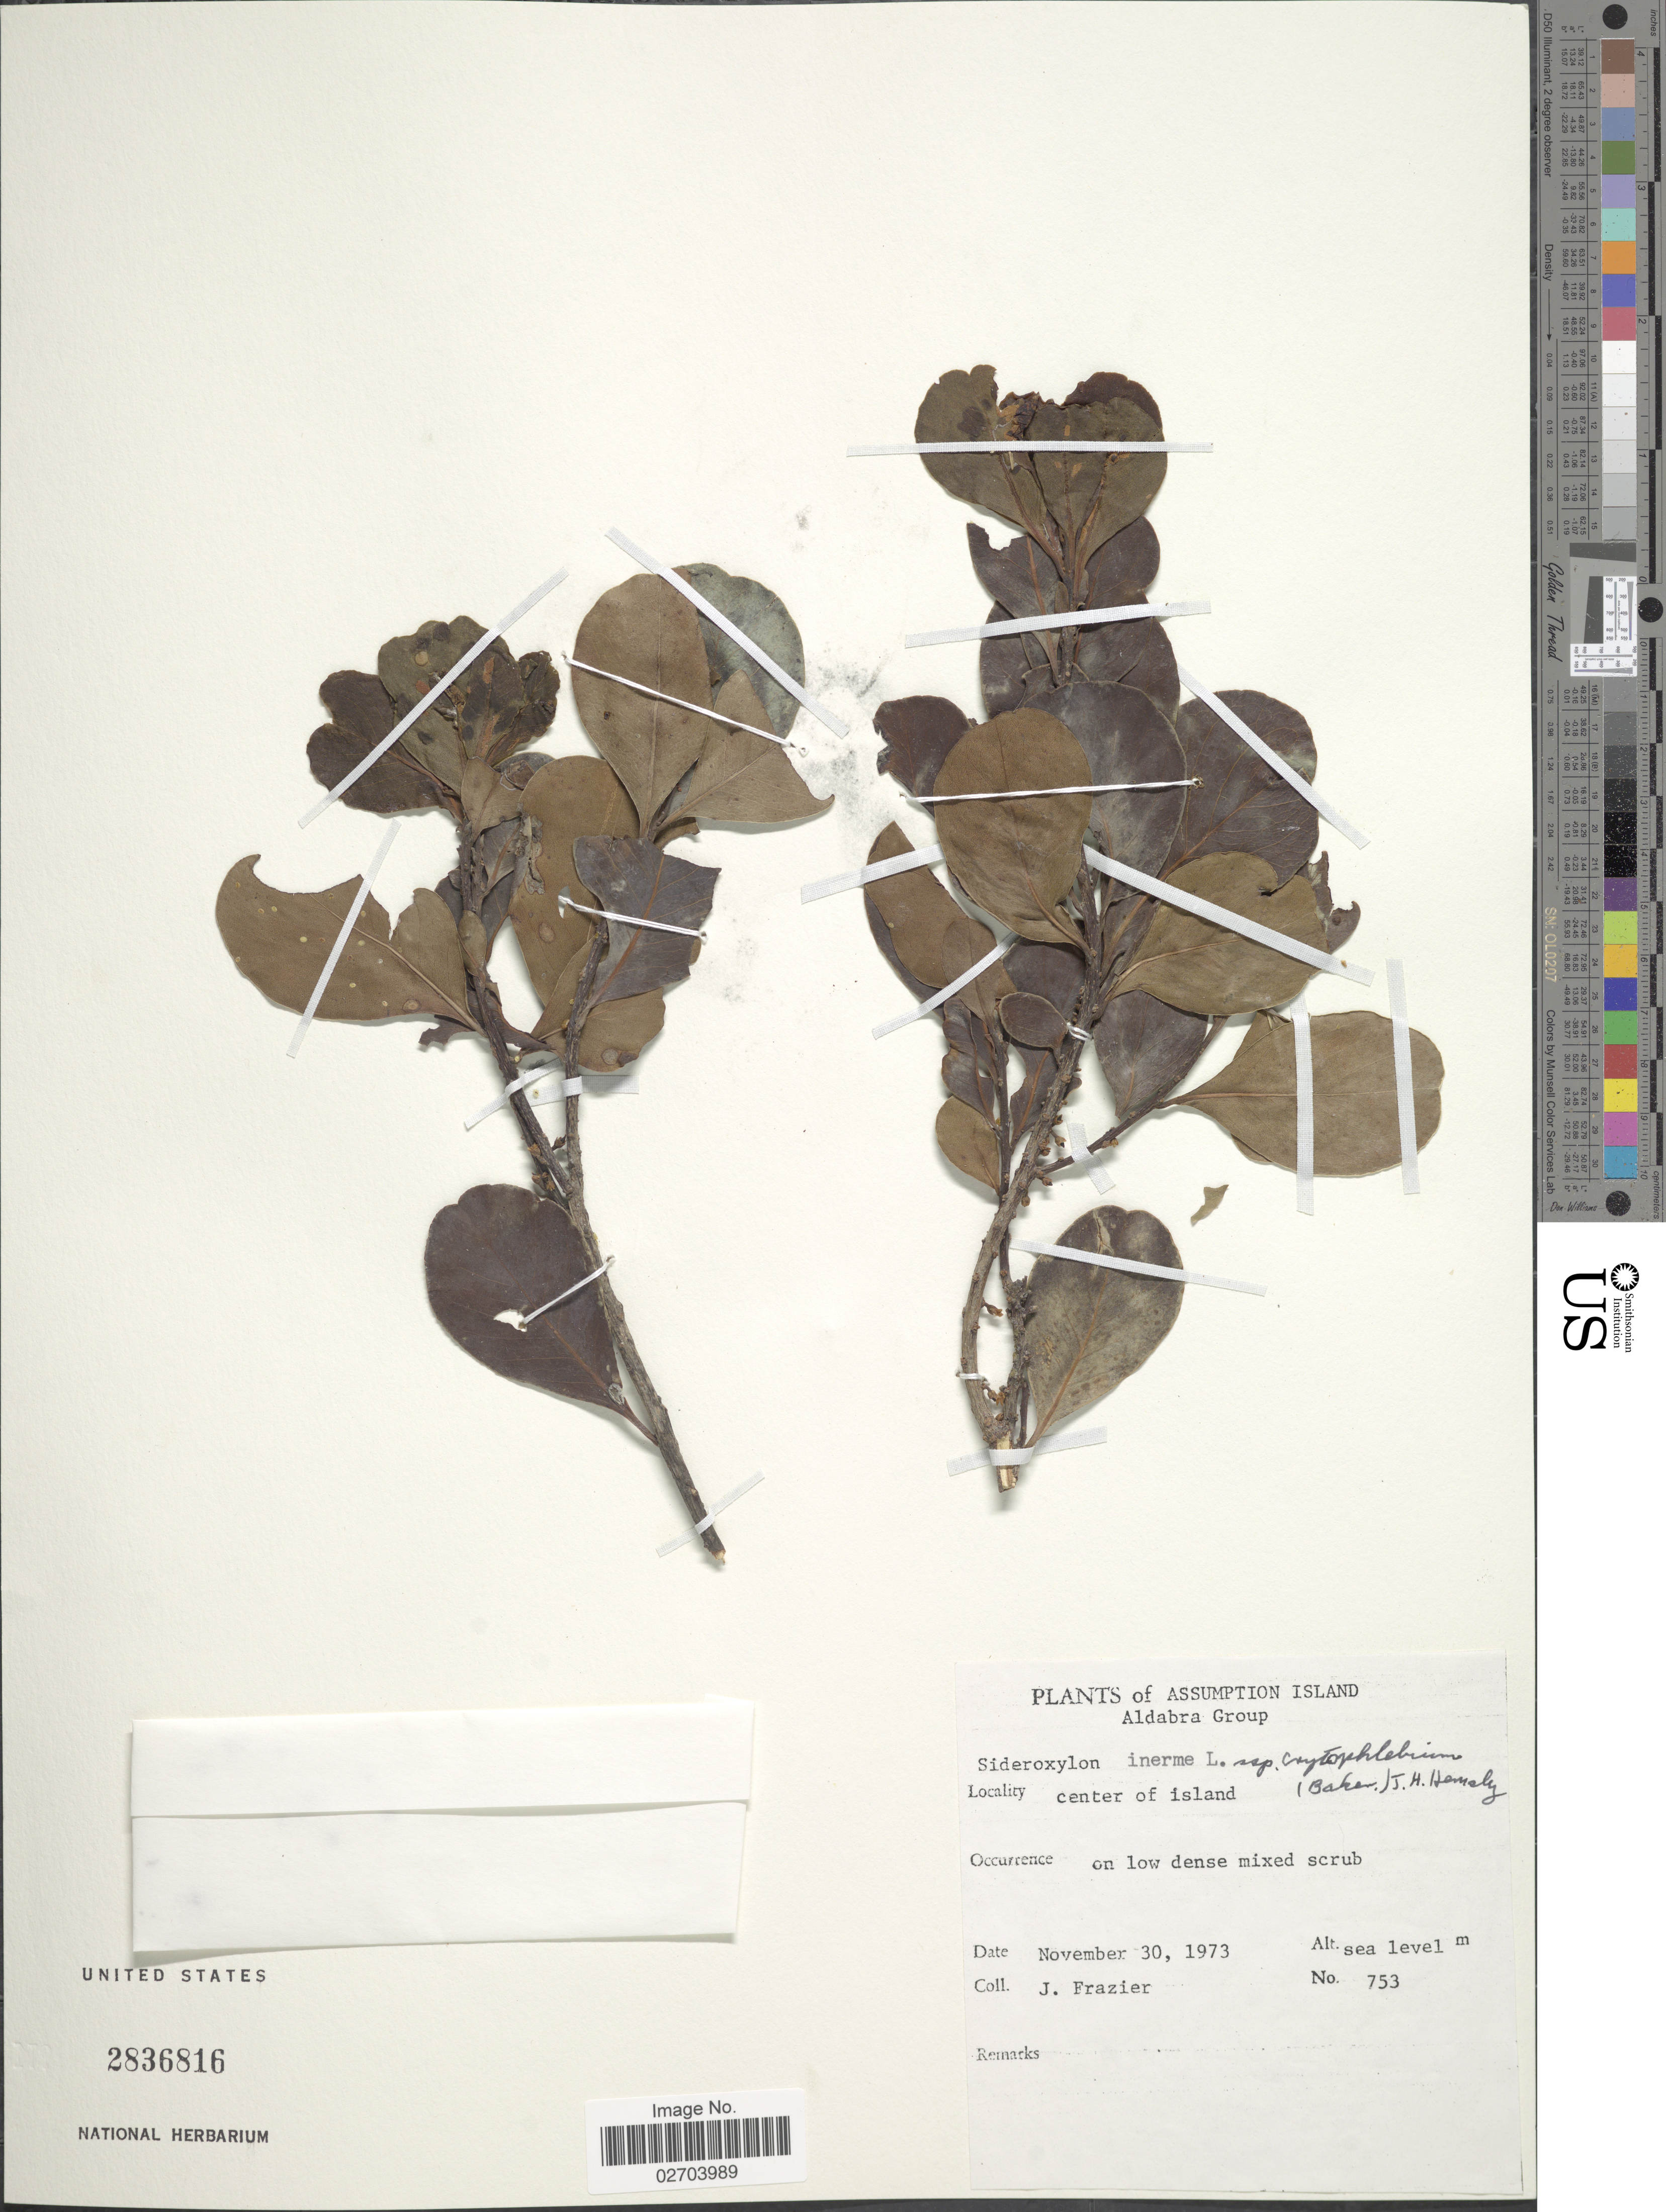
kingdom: Plantae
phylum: Tracheophyta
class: Magnoliopsida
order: Ericales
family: Sapotaceae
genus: Sideroxylon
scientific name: Sideroxylon inerme subsp. cryptophlebium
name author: (Baker) J.H. Hemsl.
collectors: J. Frazier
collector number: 753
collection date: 1973-11-30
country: Seychelles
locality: Assumption Island, Aldabra Group, Center of island.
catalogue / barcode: US 2836816